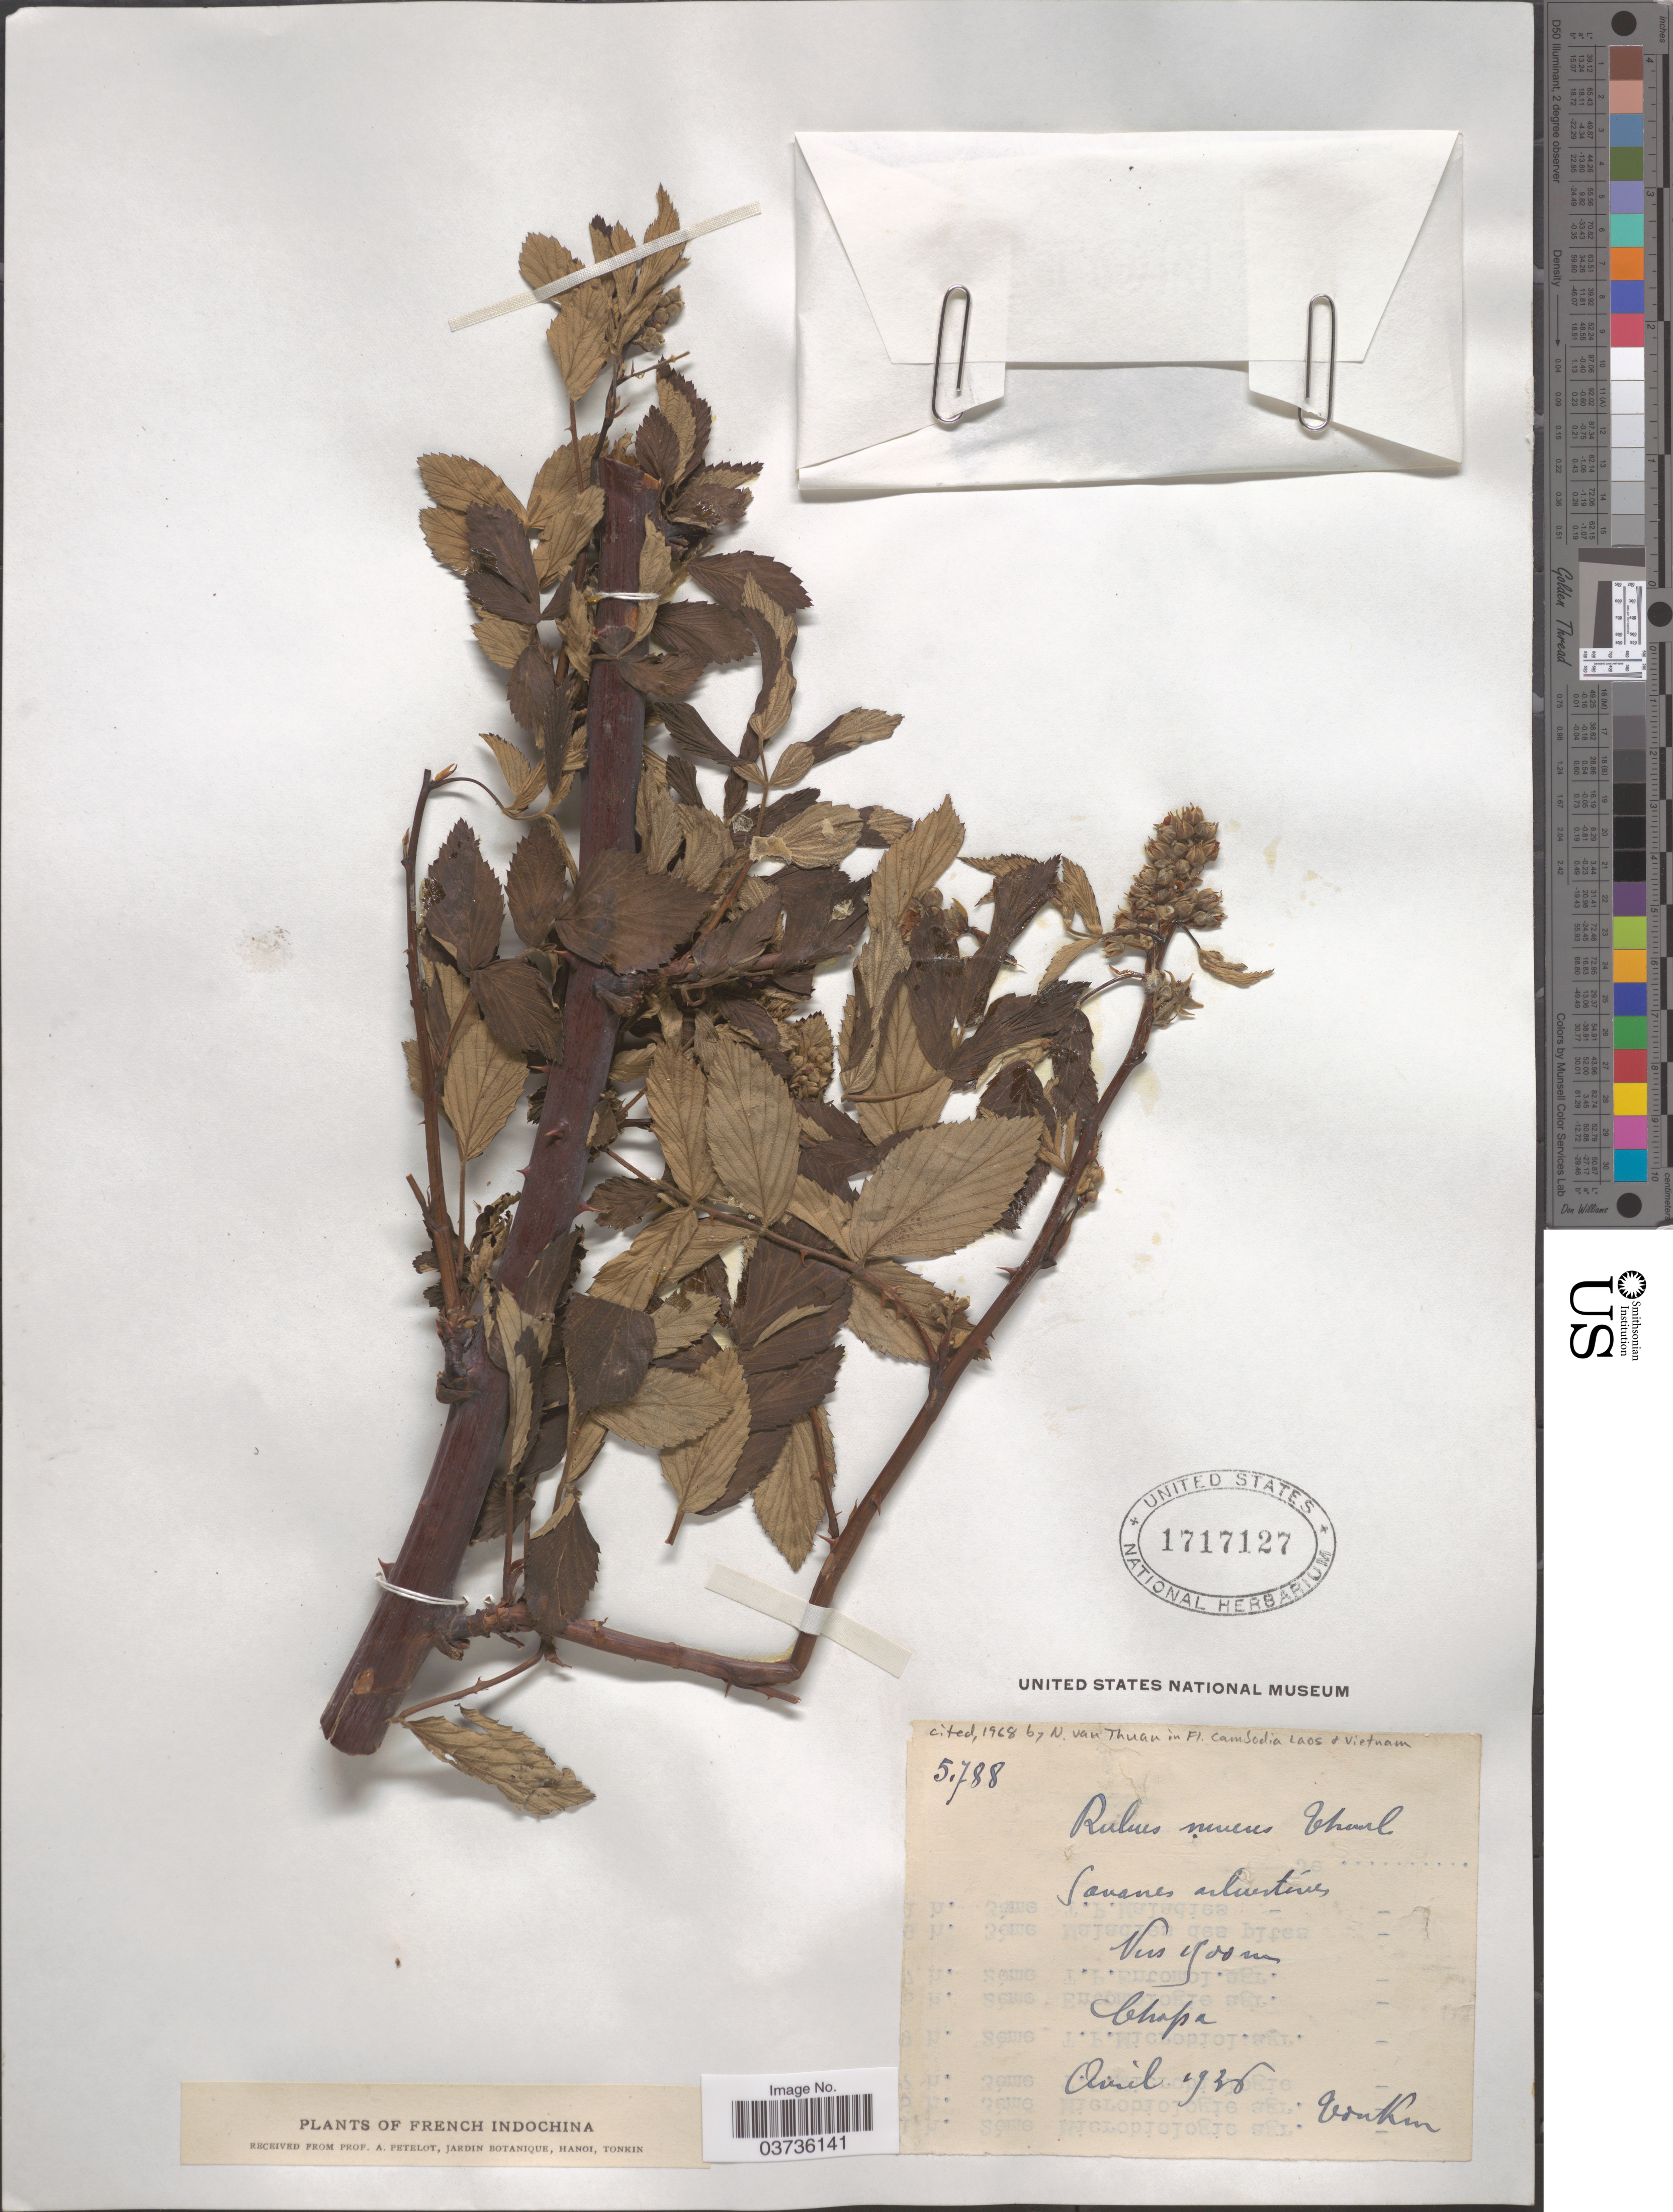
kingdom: Plantae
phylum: Tracheophyta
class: Magnoliopsida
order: Rosales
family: Rosaceae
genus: Rubus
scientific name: Rubus niveus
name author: Thunb.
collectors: P. A. Pételot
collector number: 5788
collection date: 1936-04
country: Vietnam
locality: French Indochina. Chapa.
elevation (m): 1900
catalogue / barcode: US 1717127